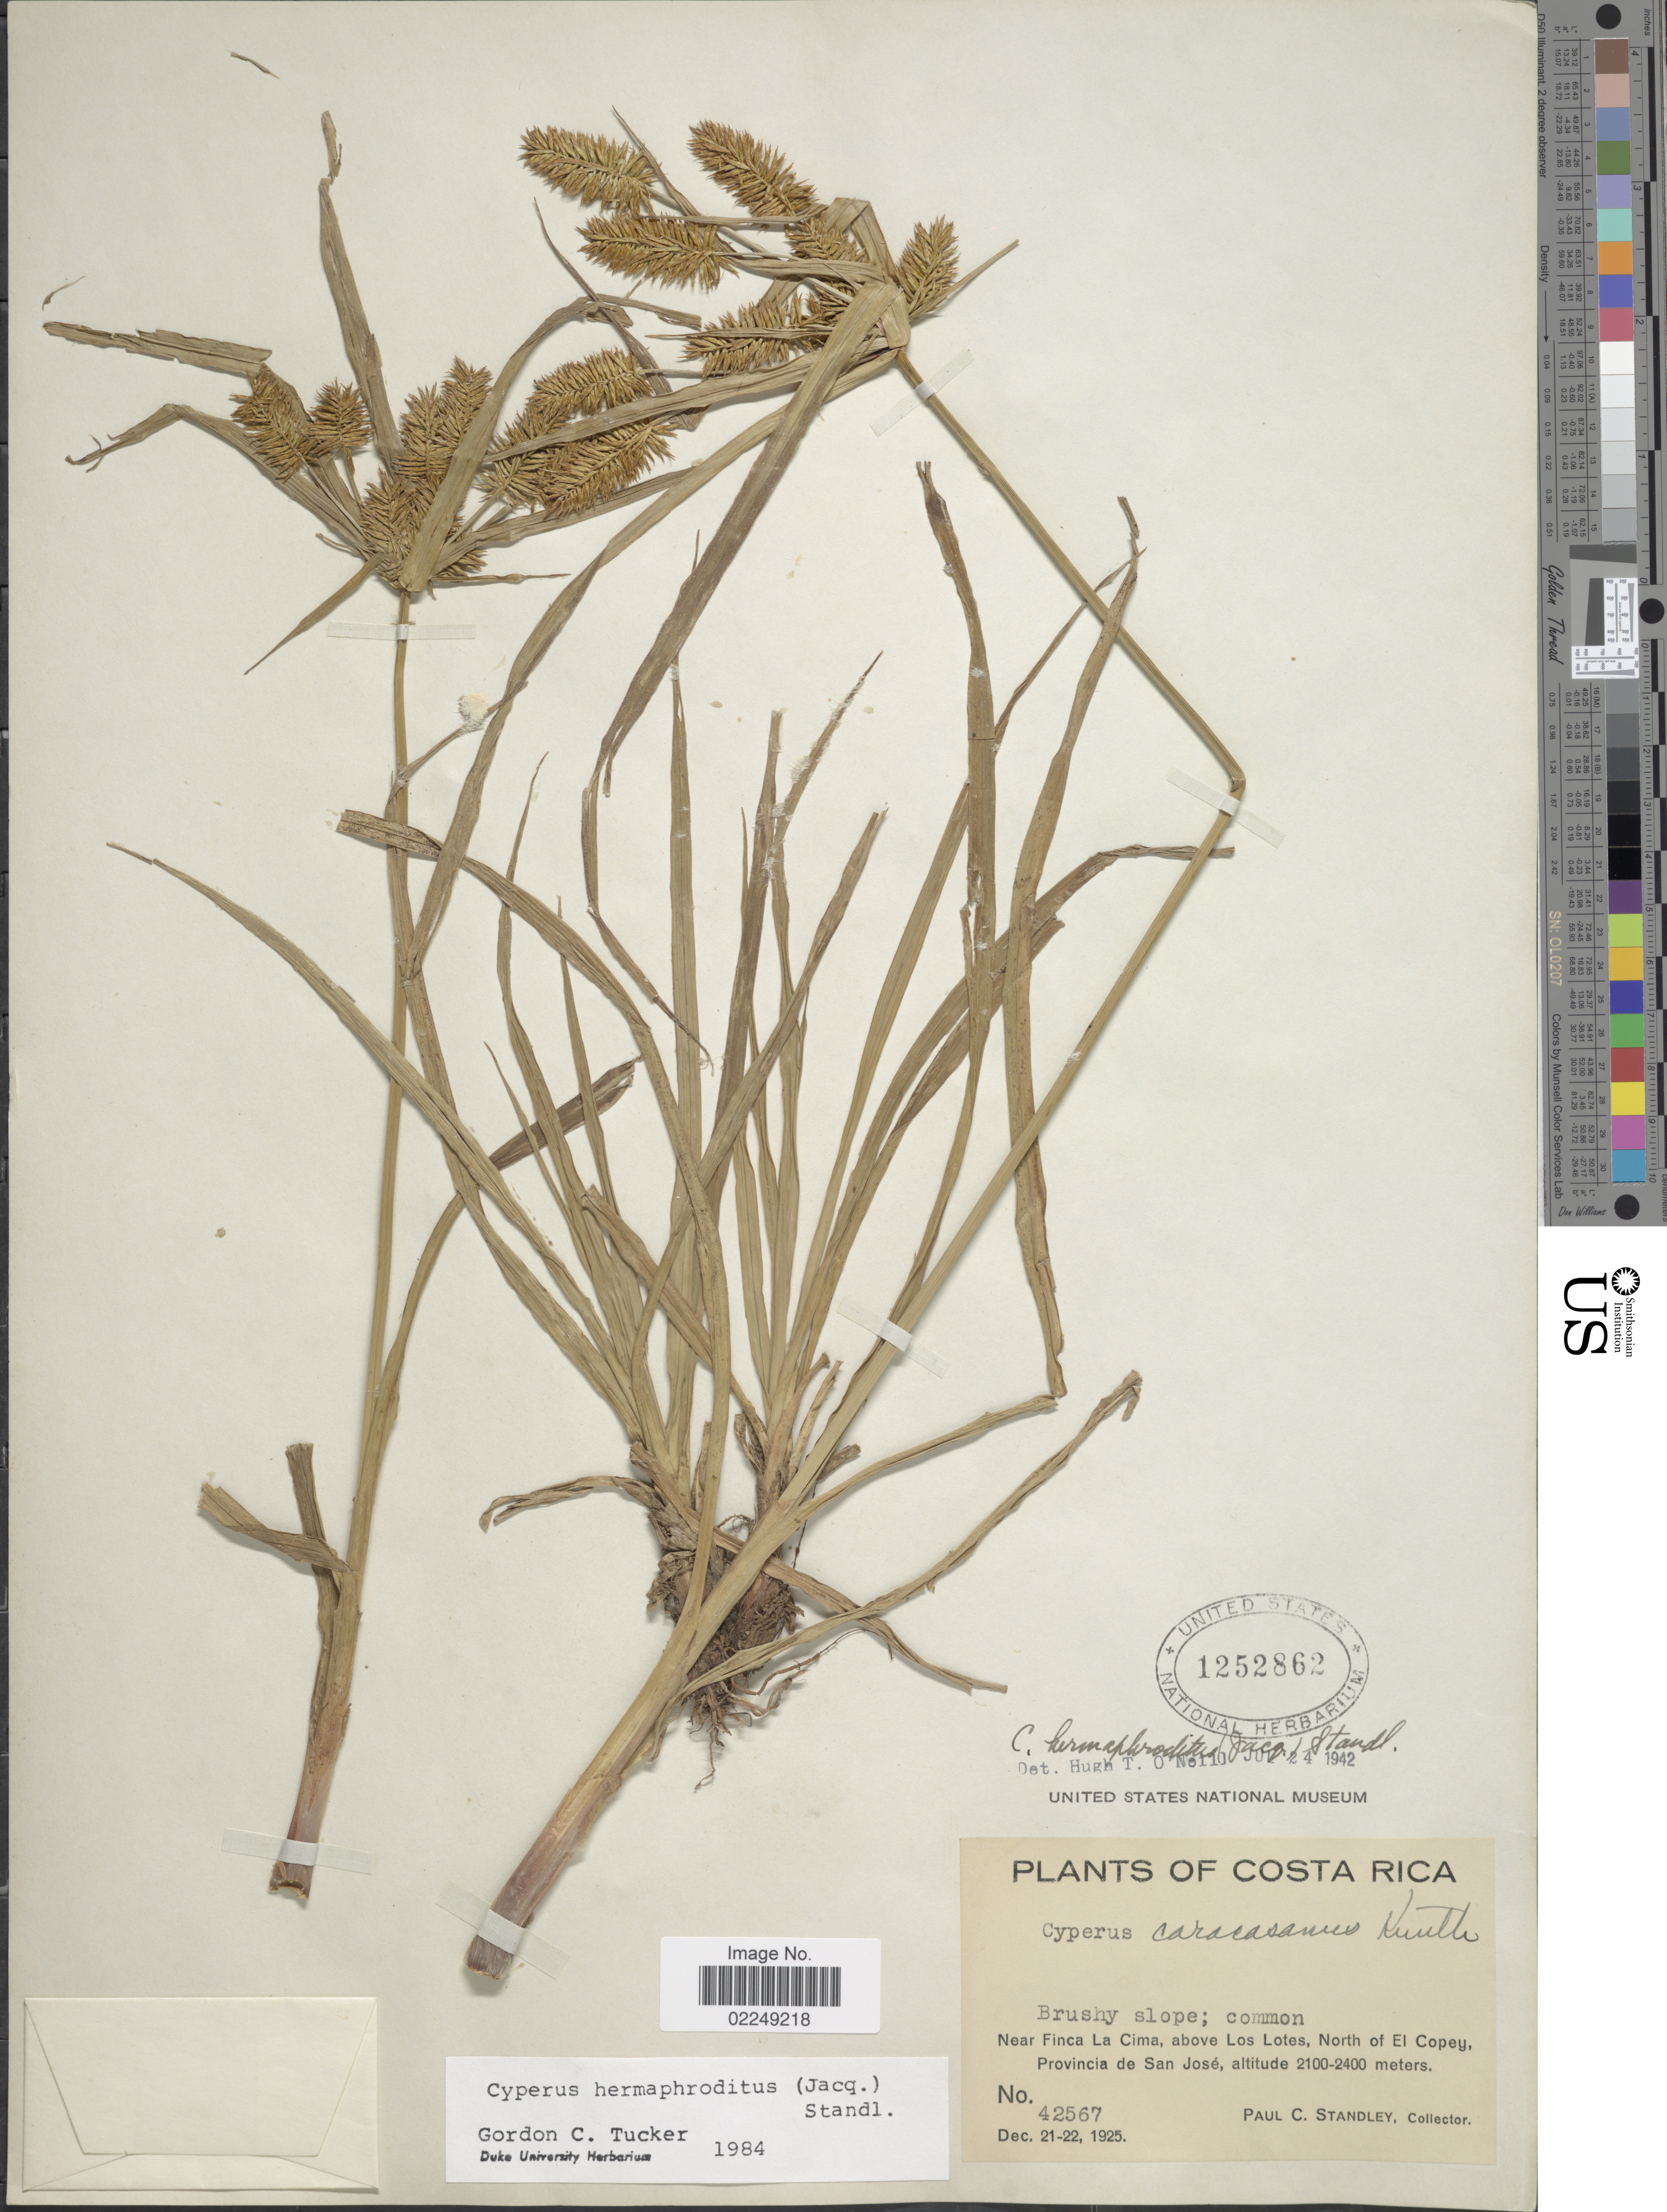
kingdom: Plantae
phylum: Tracheophyta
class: Liliopsida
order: Poales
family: Cyperaceae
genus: Cyperus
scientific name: Cyperus hermaphroditus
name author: (Jacq.) Standl.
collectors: P. C. Standley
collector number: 42567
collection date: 1925-12-21/1925-12-25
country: Costa Rica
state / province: San José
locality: Near Finca La Cima, above Los Lotes, North of El Copey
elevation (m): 2100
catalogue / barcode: US 1252862